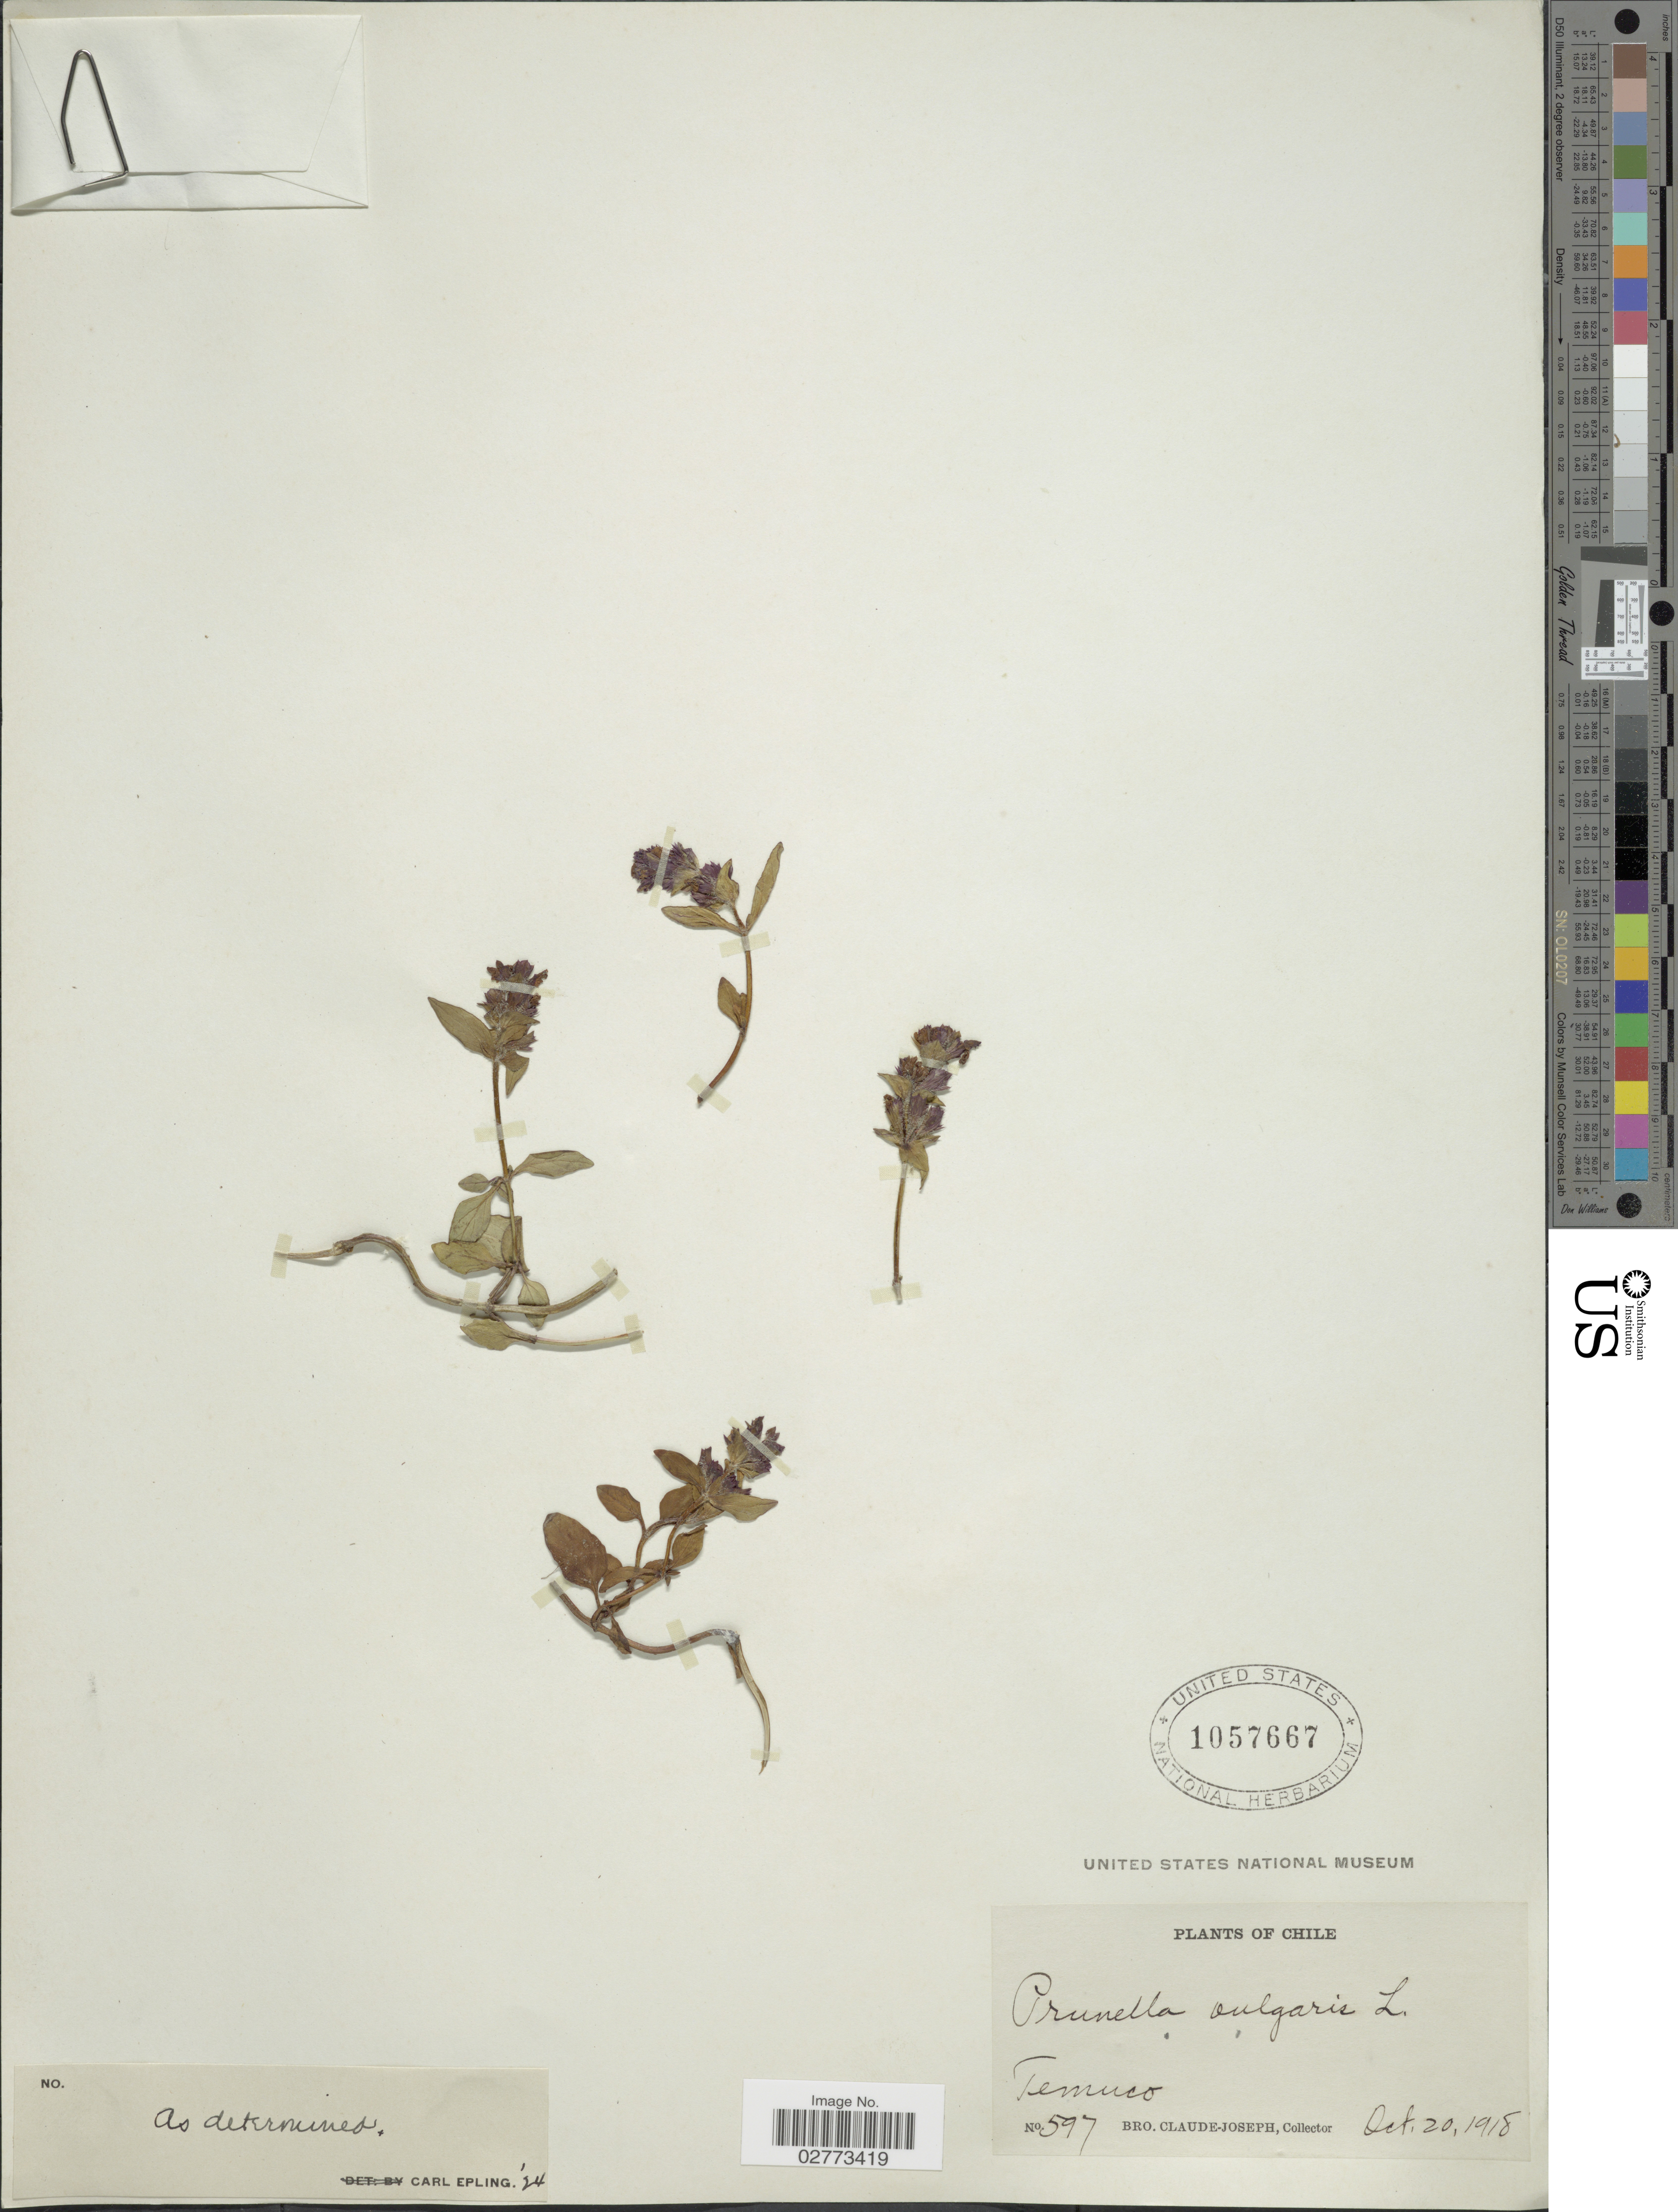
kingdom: Plantae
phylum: Tracheophyta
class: Magnoliopsida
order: Lamiales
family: Lamiaceae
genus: Prunella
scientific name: Prunella vulgaris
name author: L.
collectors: Bro. Claude-Joseph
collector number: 597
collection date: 1918-10-20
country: Chile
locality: Temuco.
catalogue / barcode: US 1057667